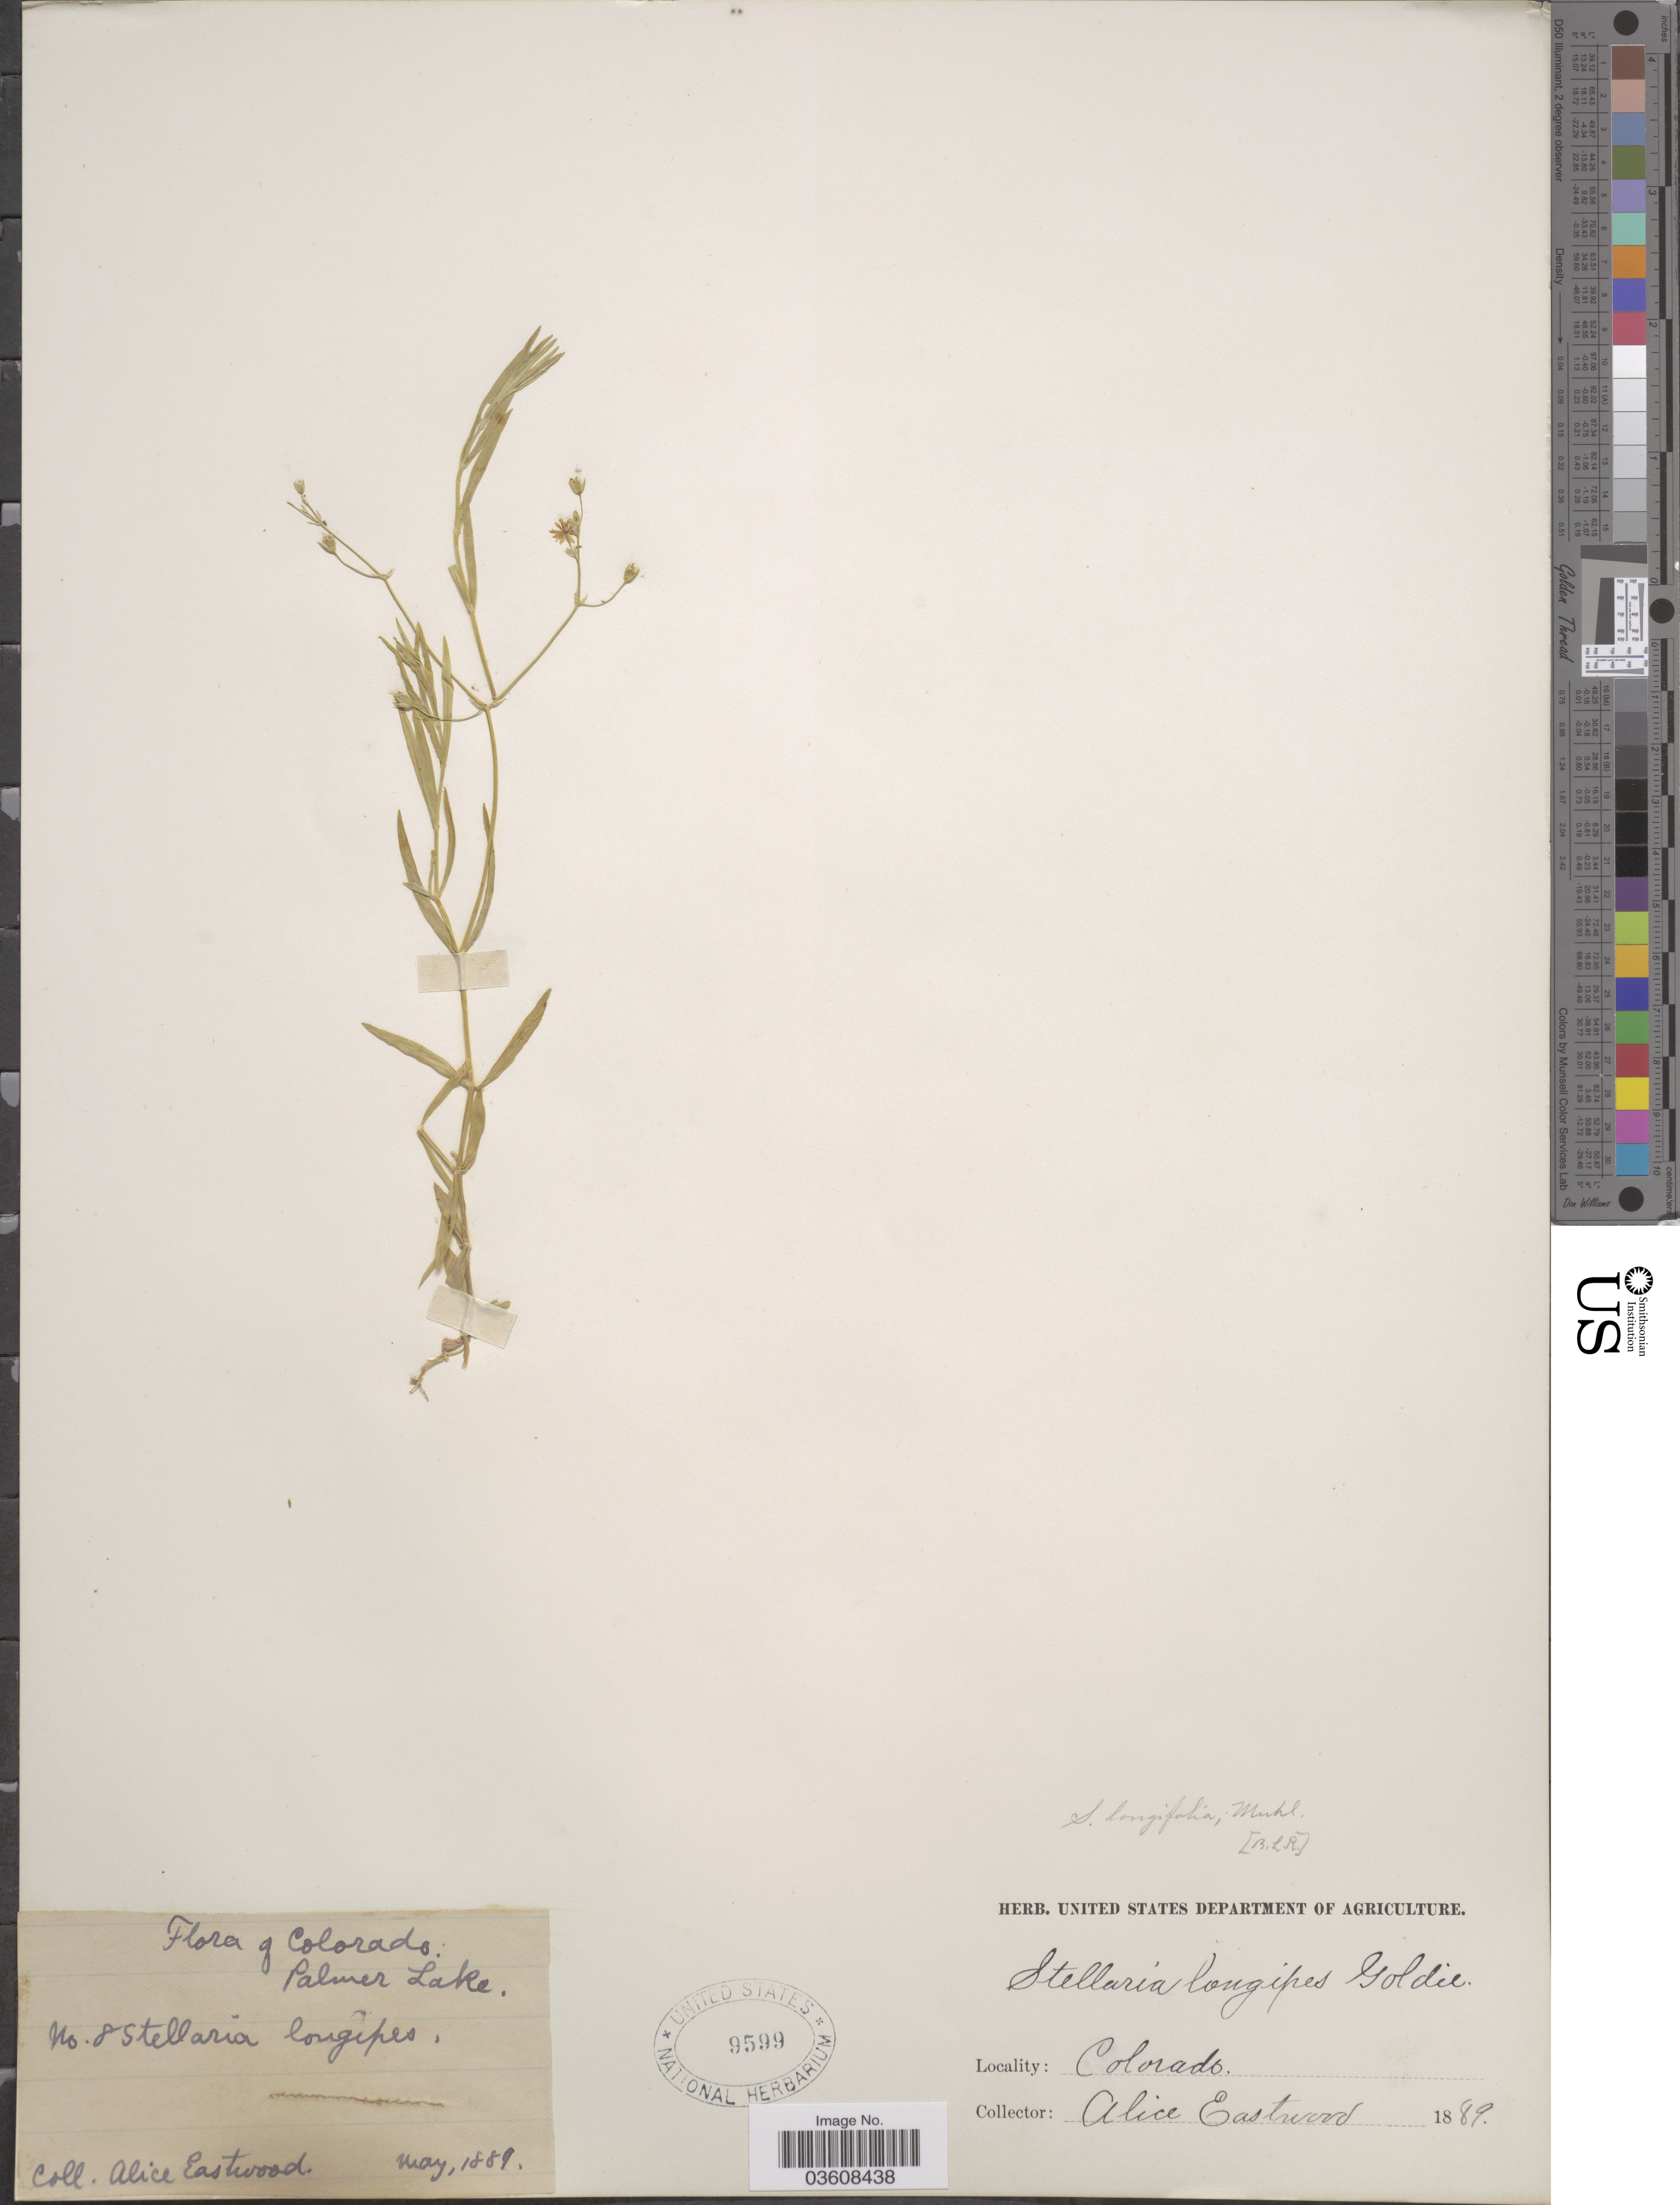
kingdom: Plantae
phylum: Tracheophyta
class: Magnoliopsida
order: Caryophyllales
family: Caryophyllaceae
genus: Stellaria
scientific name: Stellaria longifolia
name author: Muhl. ex Willd.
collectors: A. Eastwood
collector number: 8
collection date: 1889-05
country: United States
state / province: Colorado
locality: Palmer Lake.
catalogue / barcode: US 9599